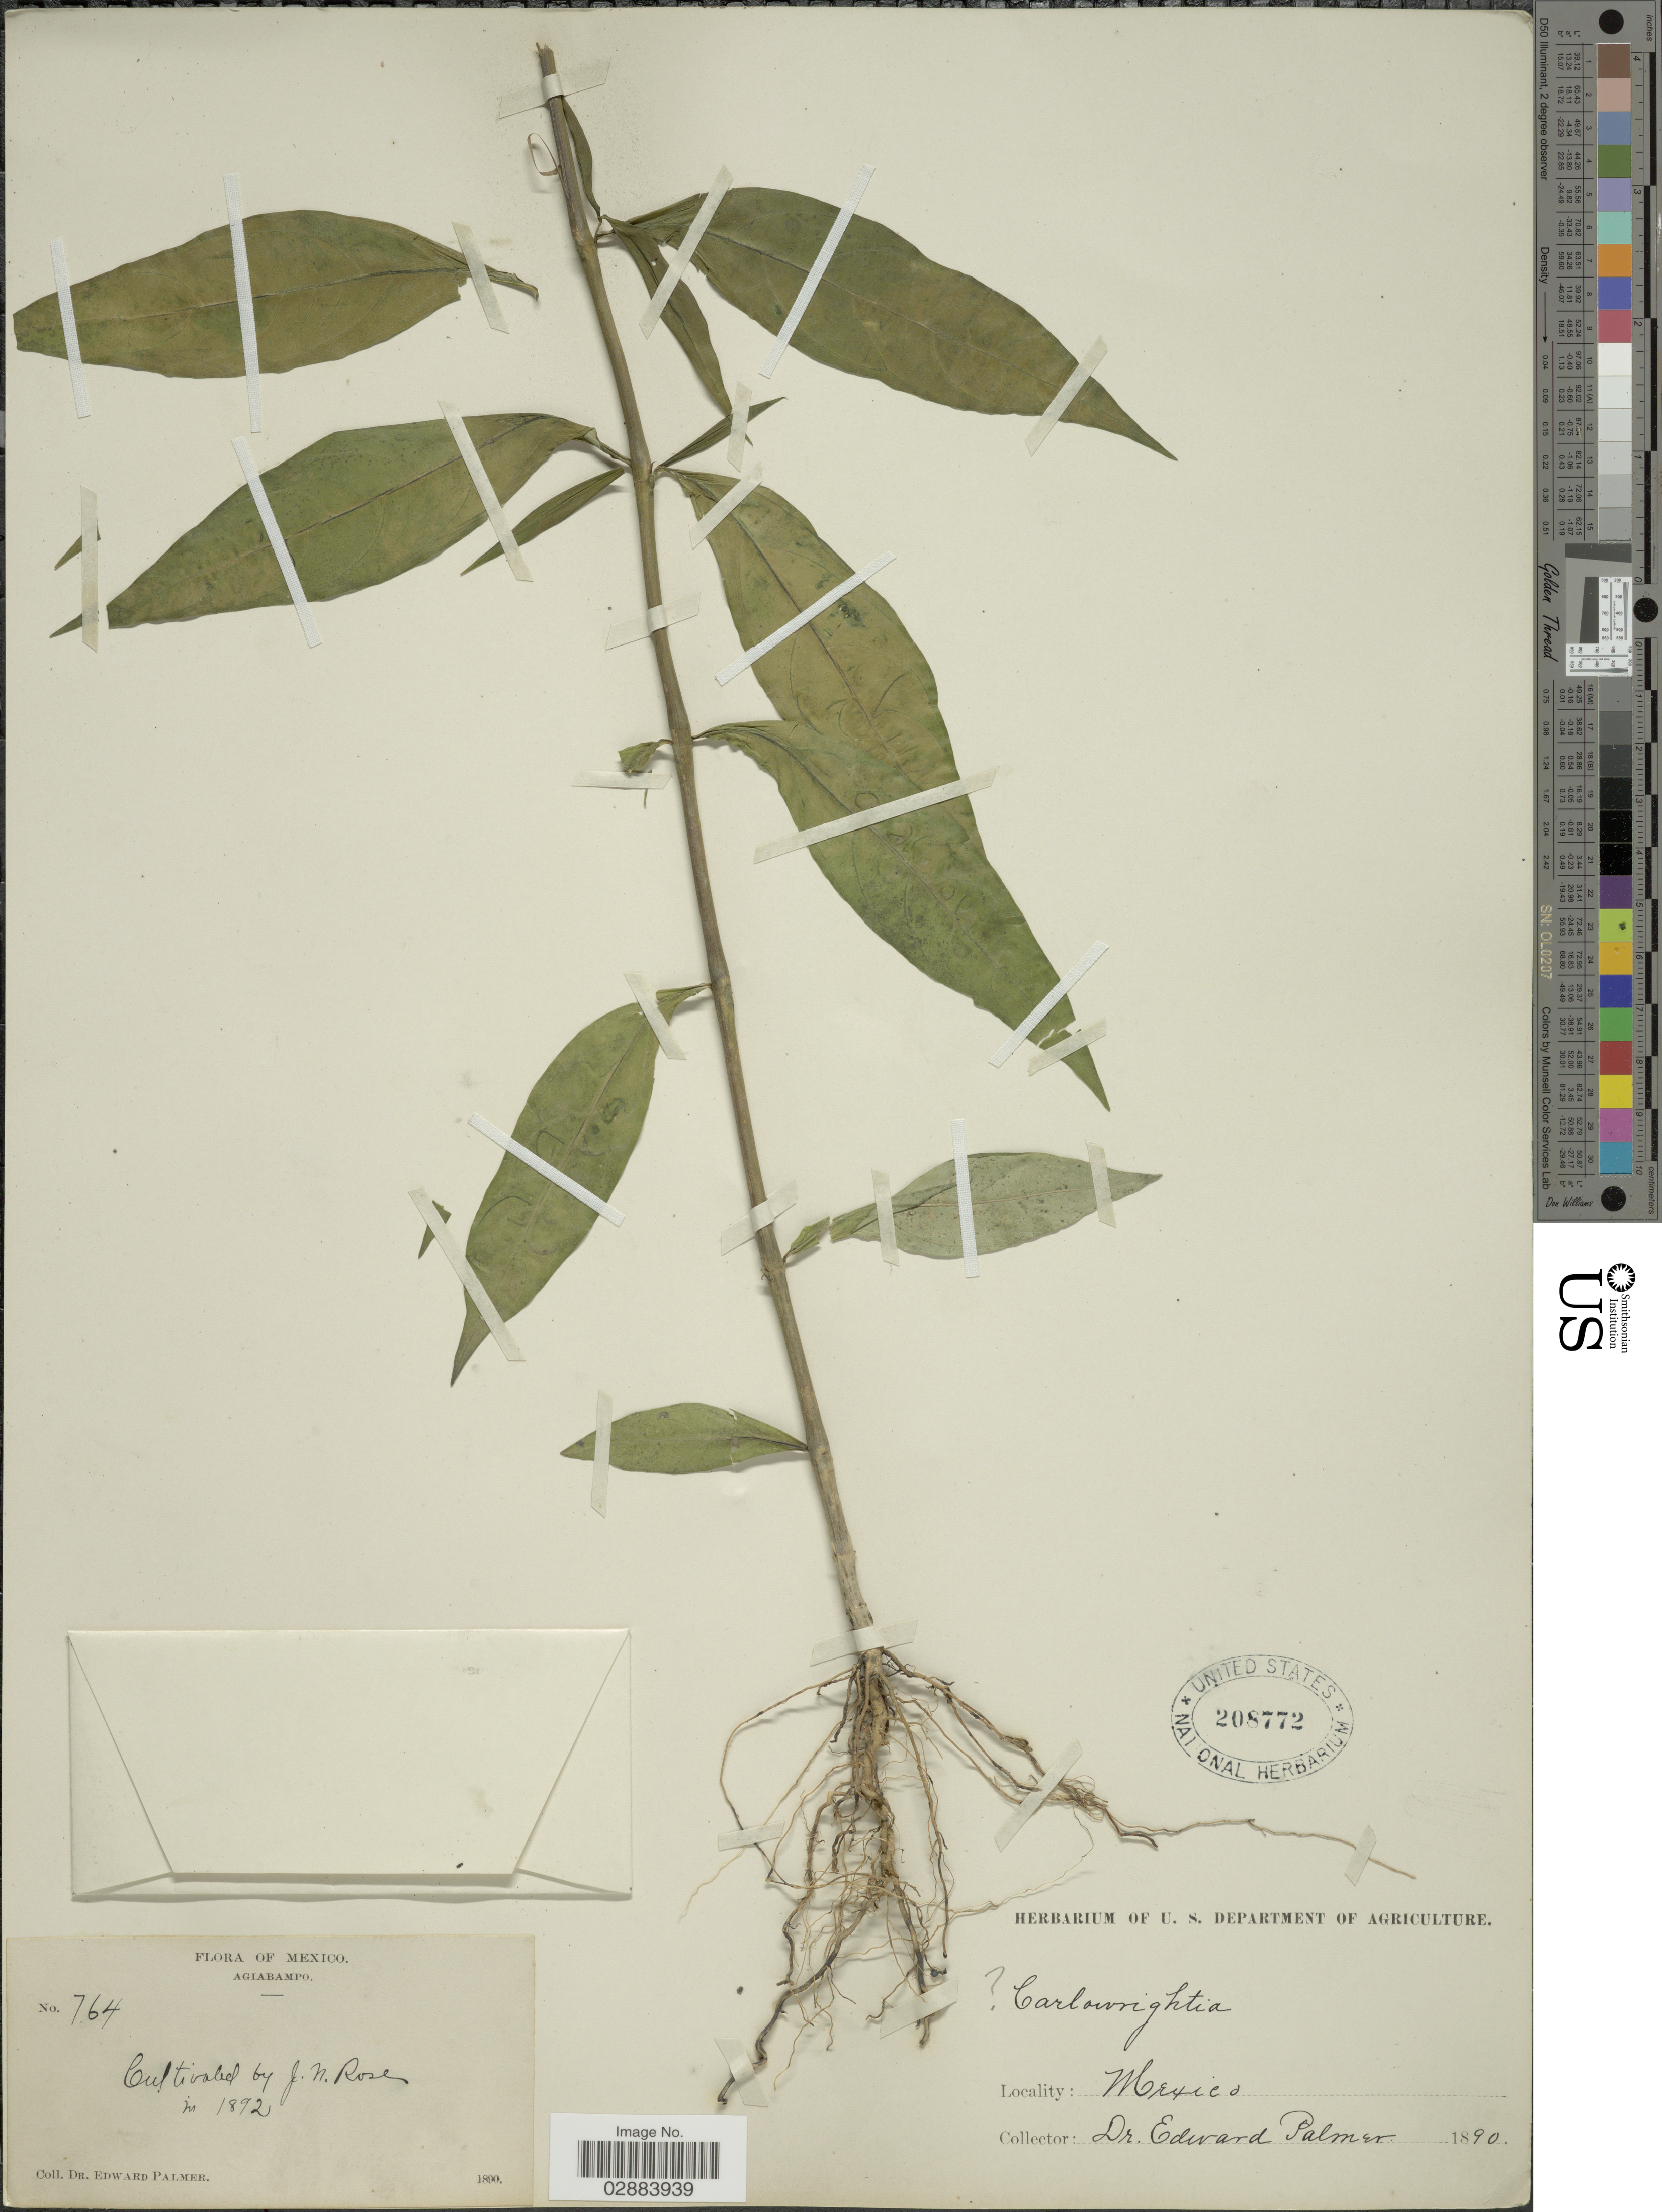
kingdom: Plantae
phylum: Tracheophyta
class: Magnoliopsida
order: Lamiales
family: Acanthaceae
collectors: J. N. Rose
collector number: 764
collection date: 1892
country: Mexico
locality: Agiabampo.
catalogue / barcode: US 208772